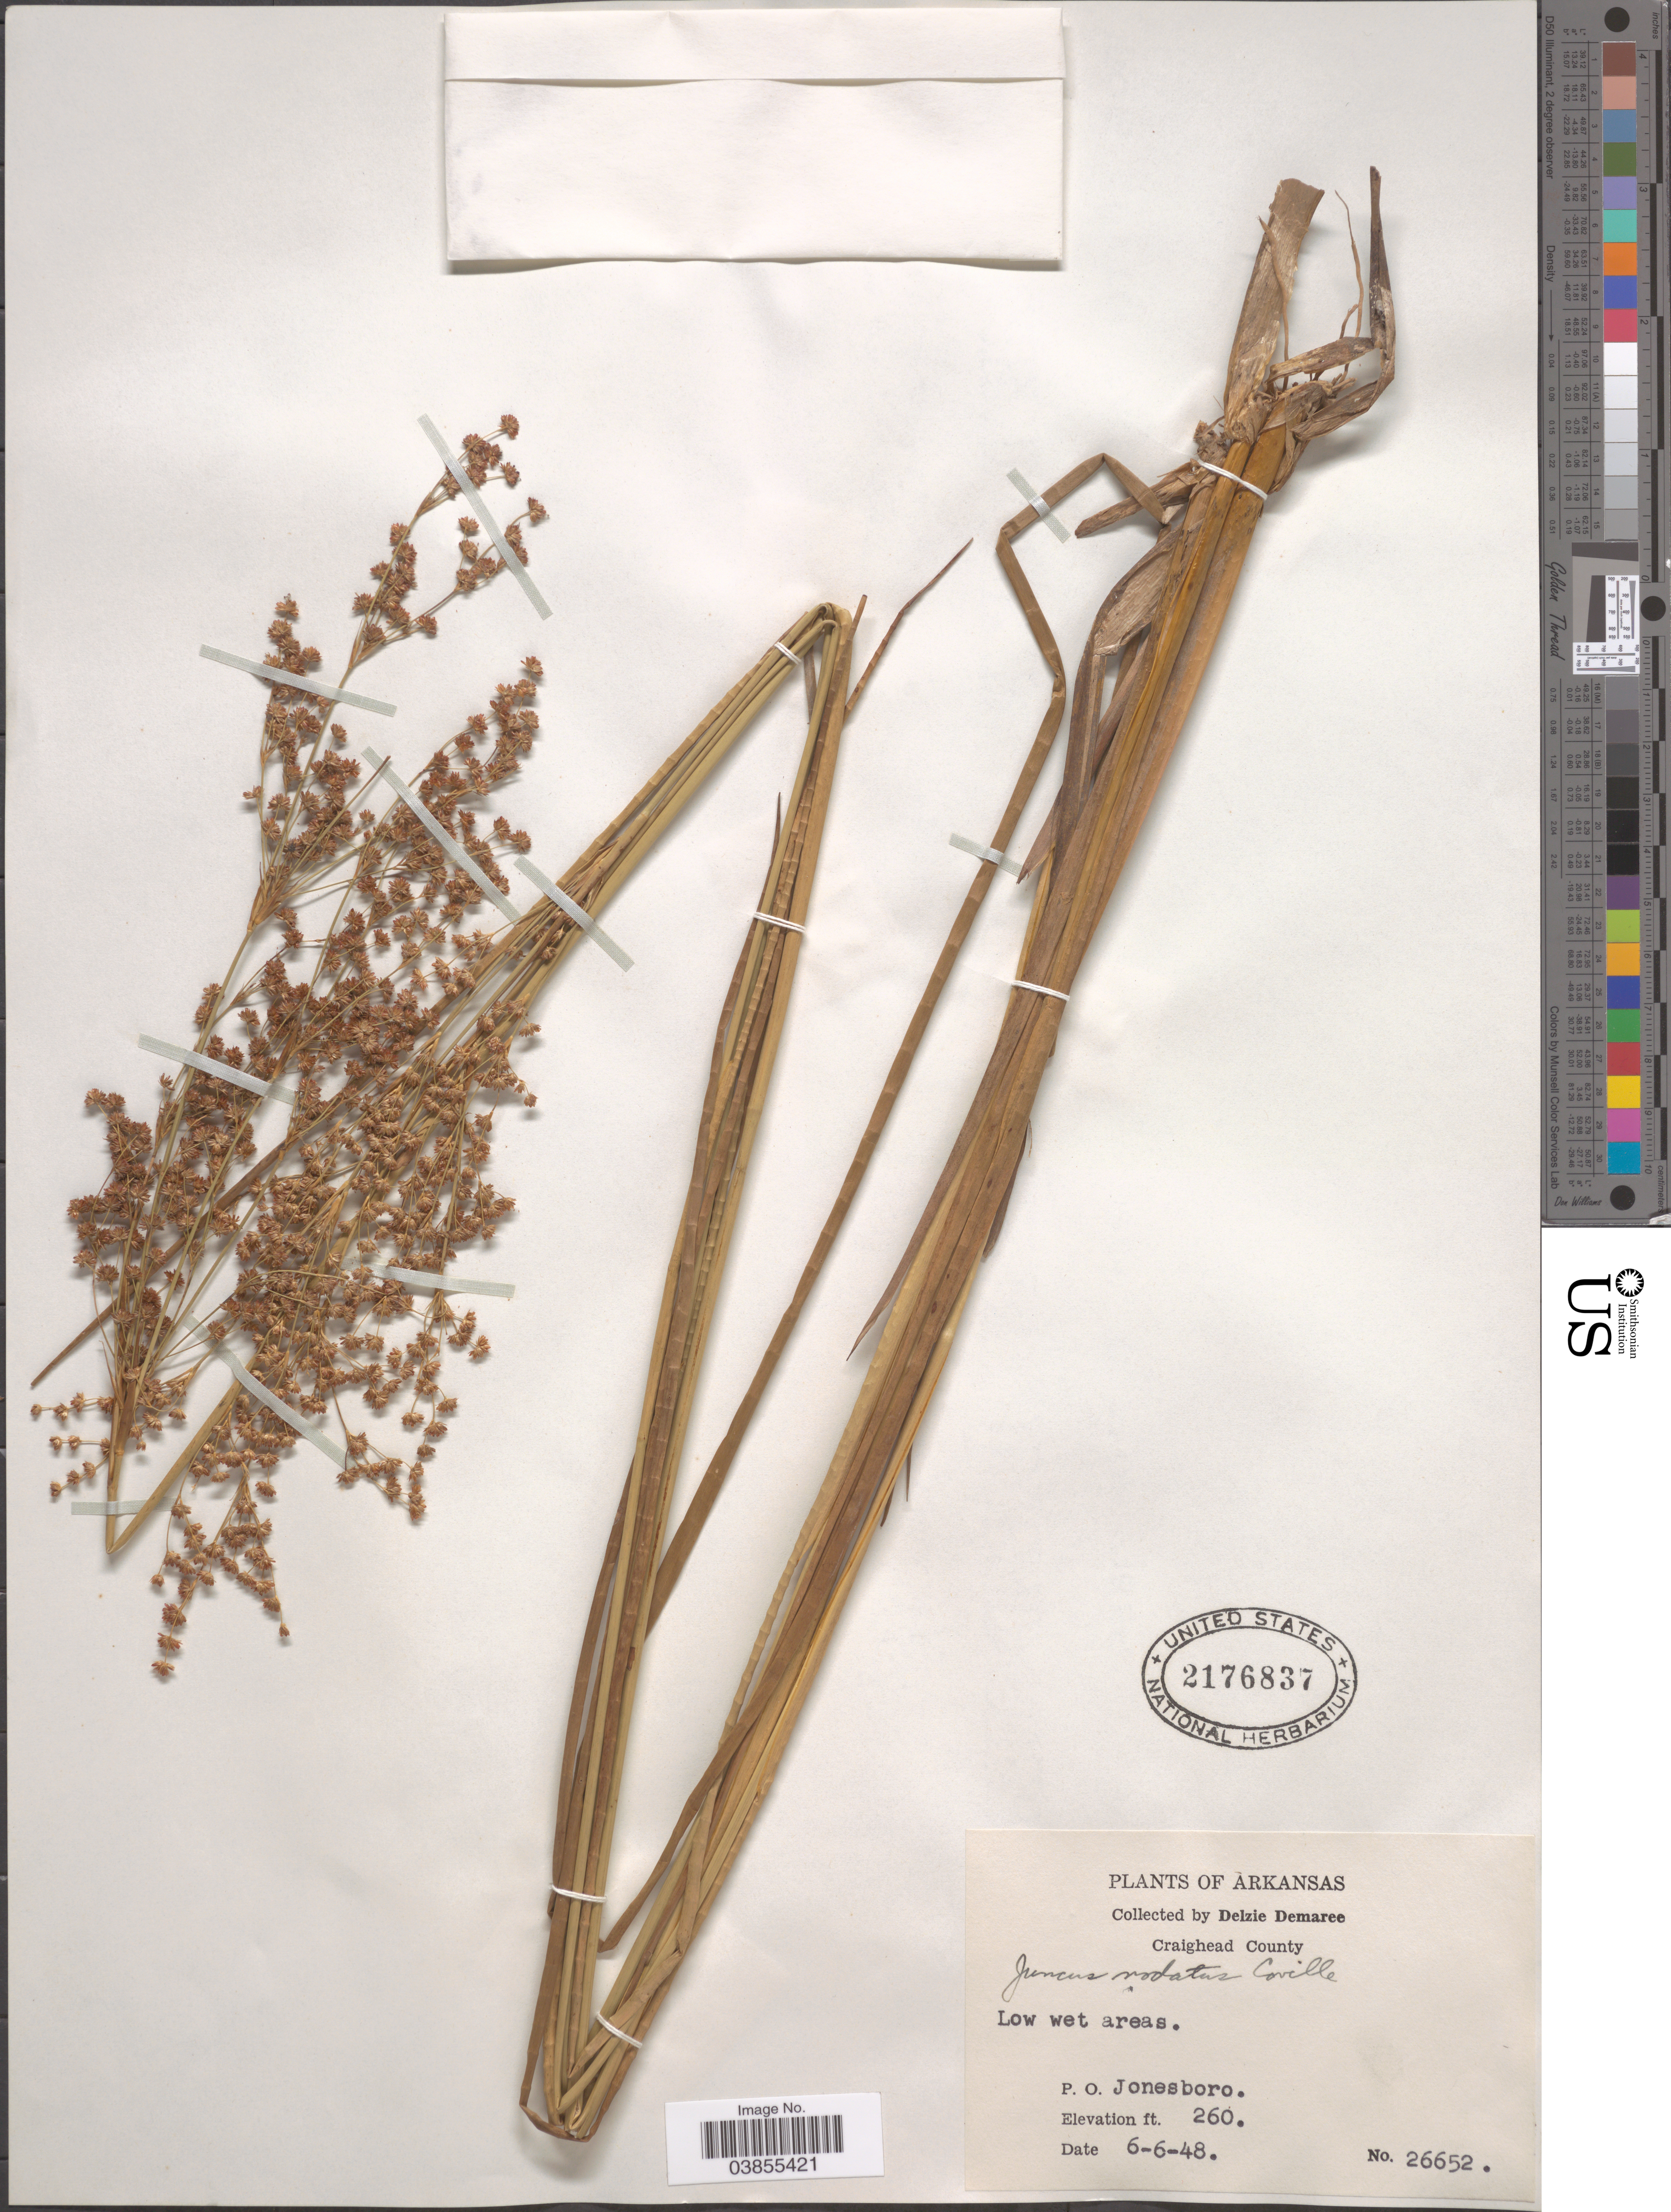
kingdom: Plantae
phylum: Tracheophyta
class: Liliopsida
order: Poales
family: Juncaceae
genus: Juncus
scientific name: Juncus nodatus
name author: Coville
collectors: D. Demaree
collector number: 26652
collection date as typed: Transcribed d/m/y: 6/6/48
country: United States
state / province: Arkansas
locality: Craighead County. P.O. Jonesboro.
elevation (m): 79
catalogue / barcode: US 2176837